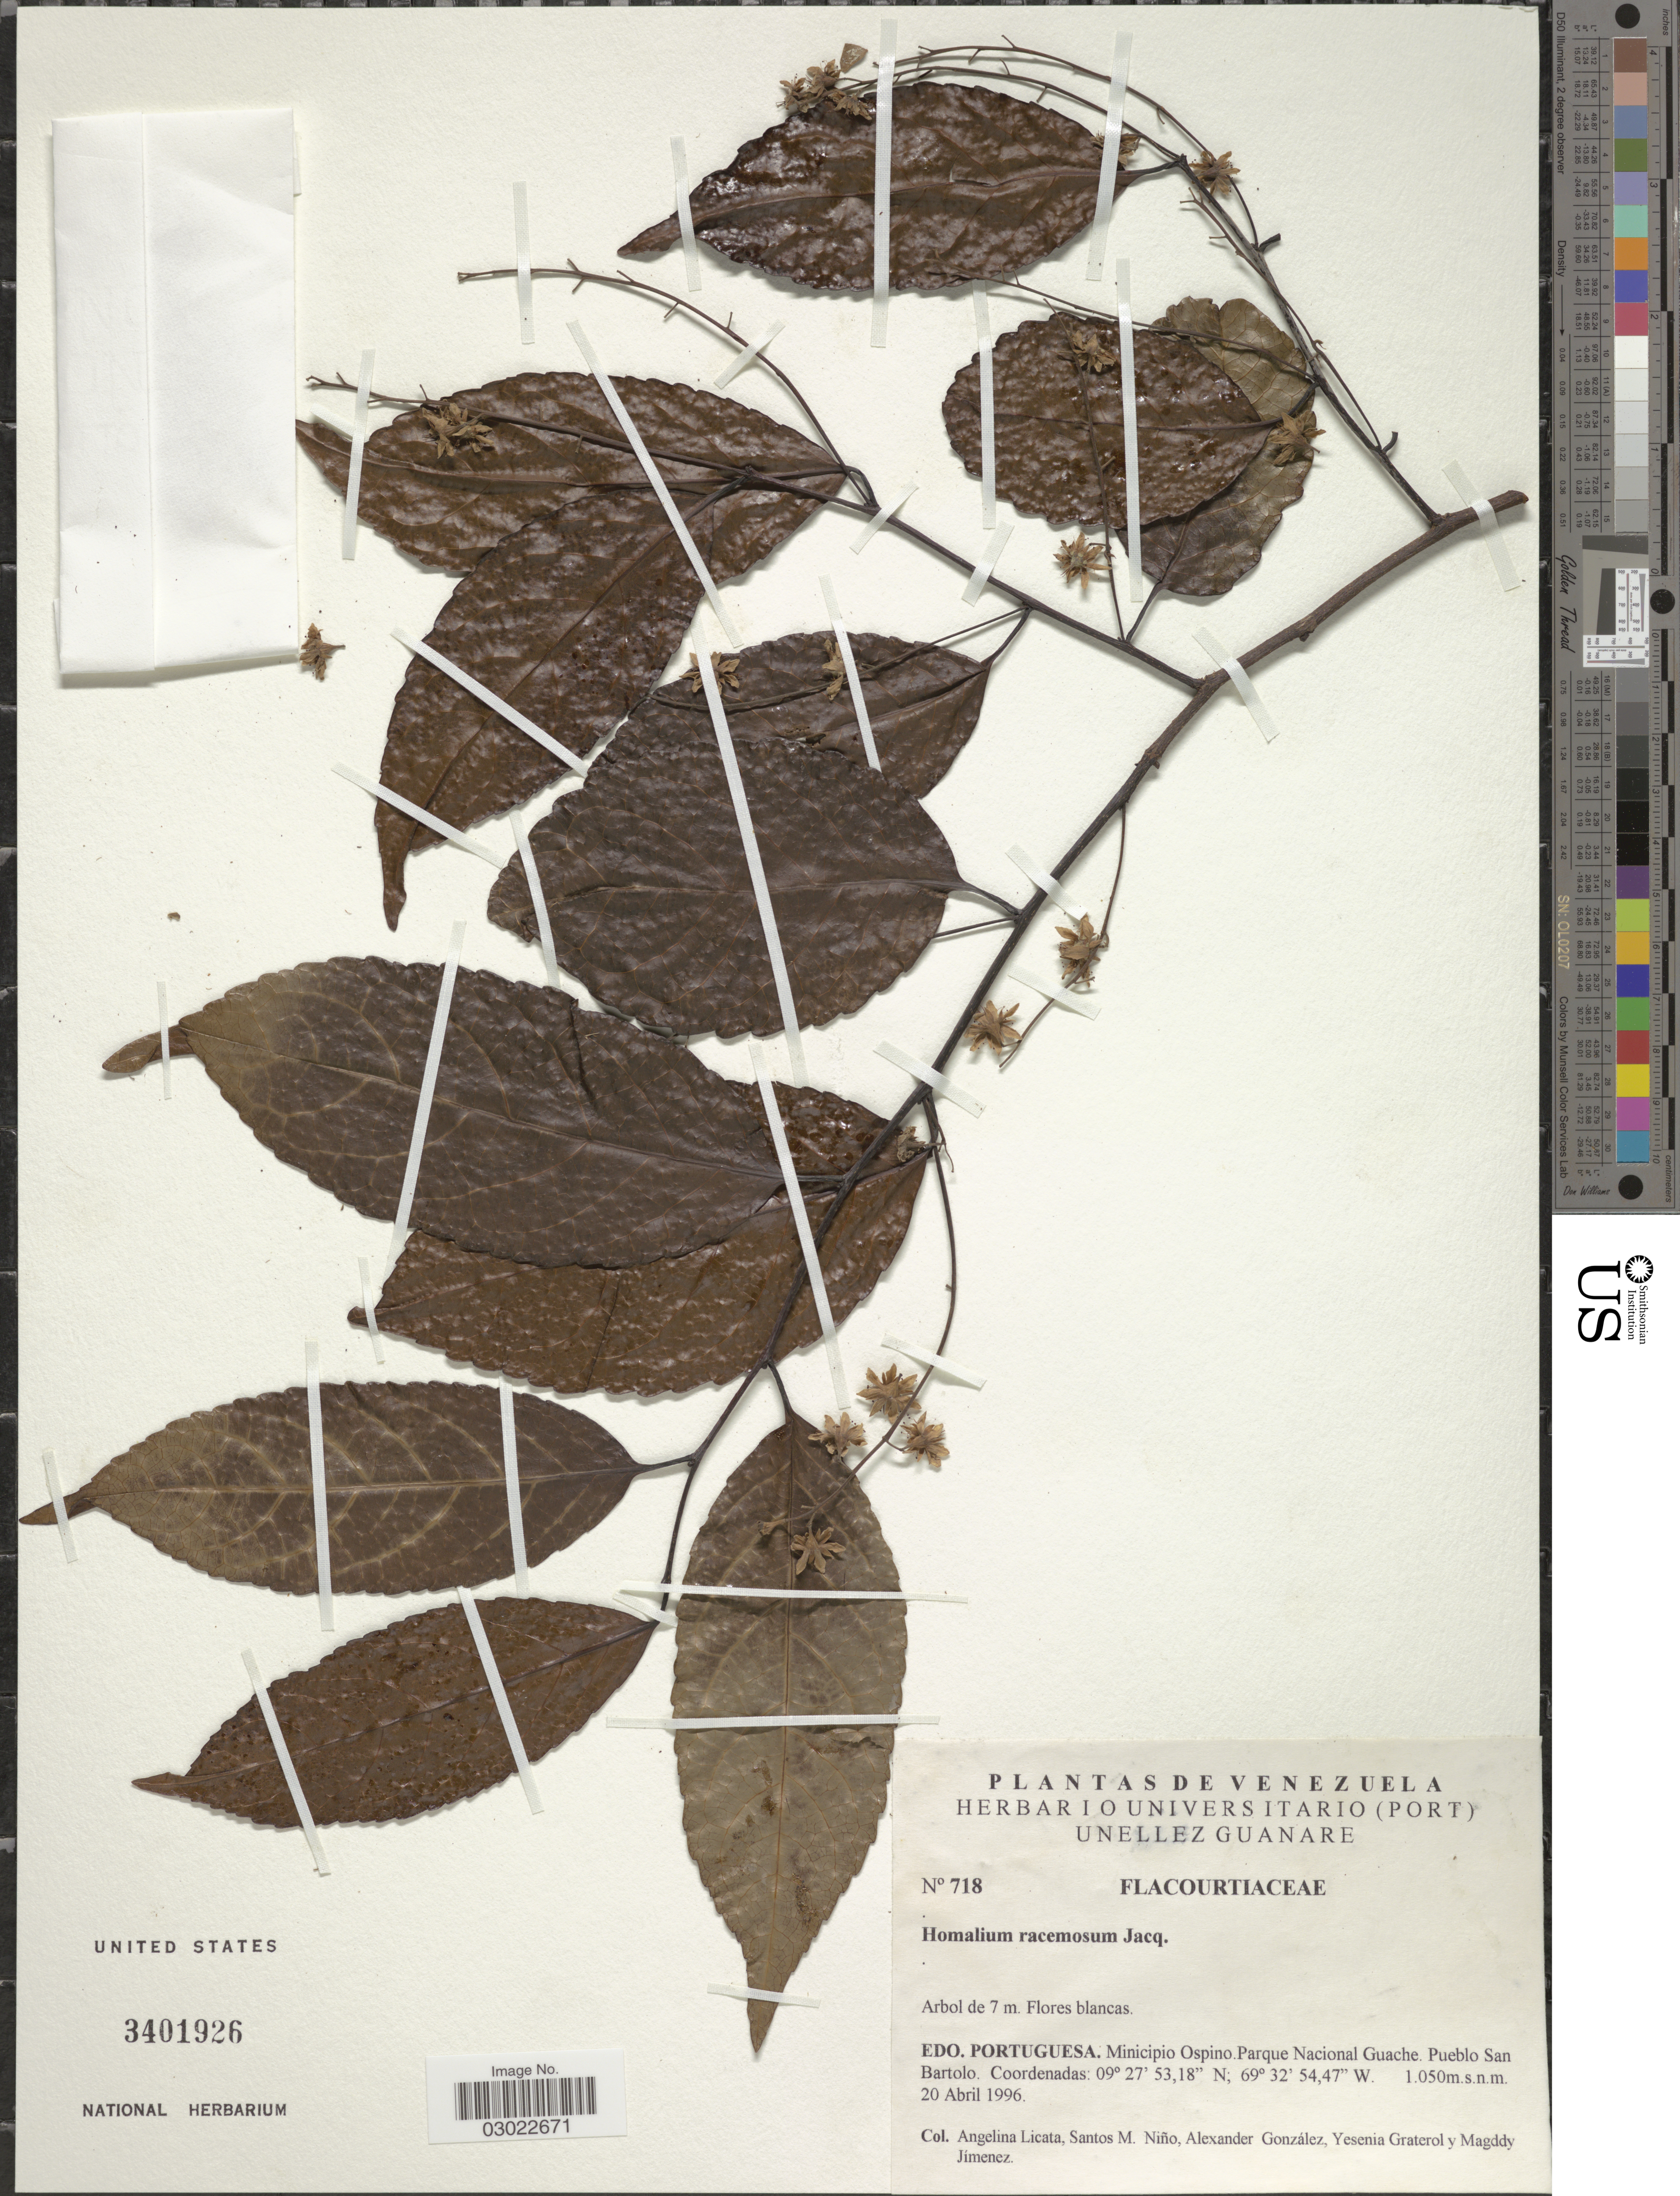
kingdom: Plantae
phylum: Tracheophyta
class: Magnoliopsida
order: Malpighiales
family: Salicaceae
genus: Homalium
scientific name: Homalium racemosum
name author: Jacq.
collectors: A. Licata, S. M. Niño, A. C. González, Y. Graterol & M. Jimenez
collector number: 718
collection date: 1996-04-20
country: Venezuela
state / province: Portuguesa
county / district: Ospino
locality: Parque Nacional Guache. Pueblo San Bartolo.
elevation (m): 1050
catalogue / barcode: US 3401926